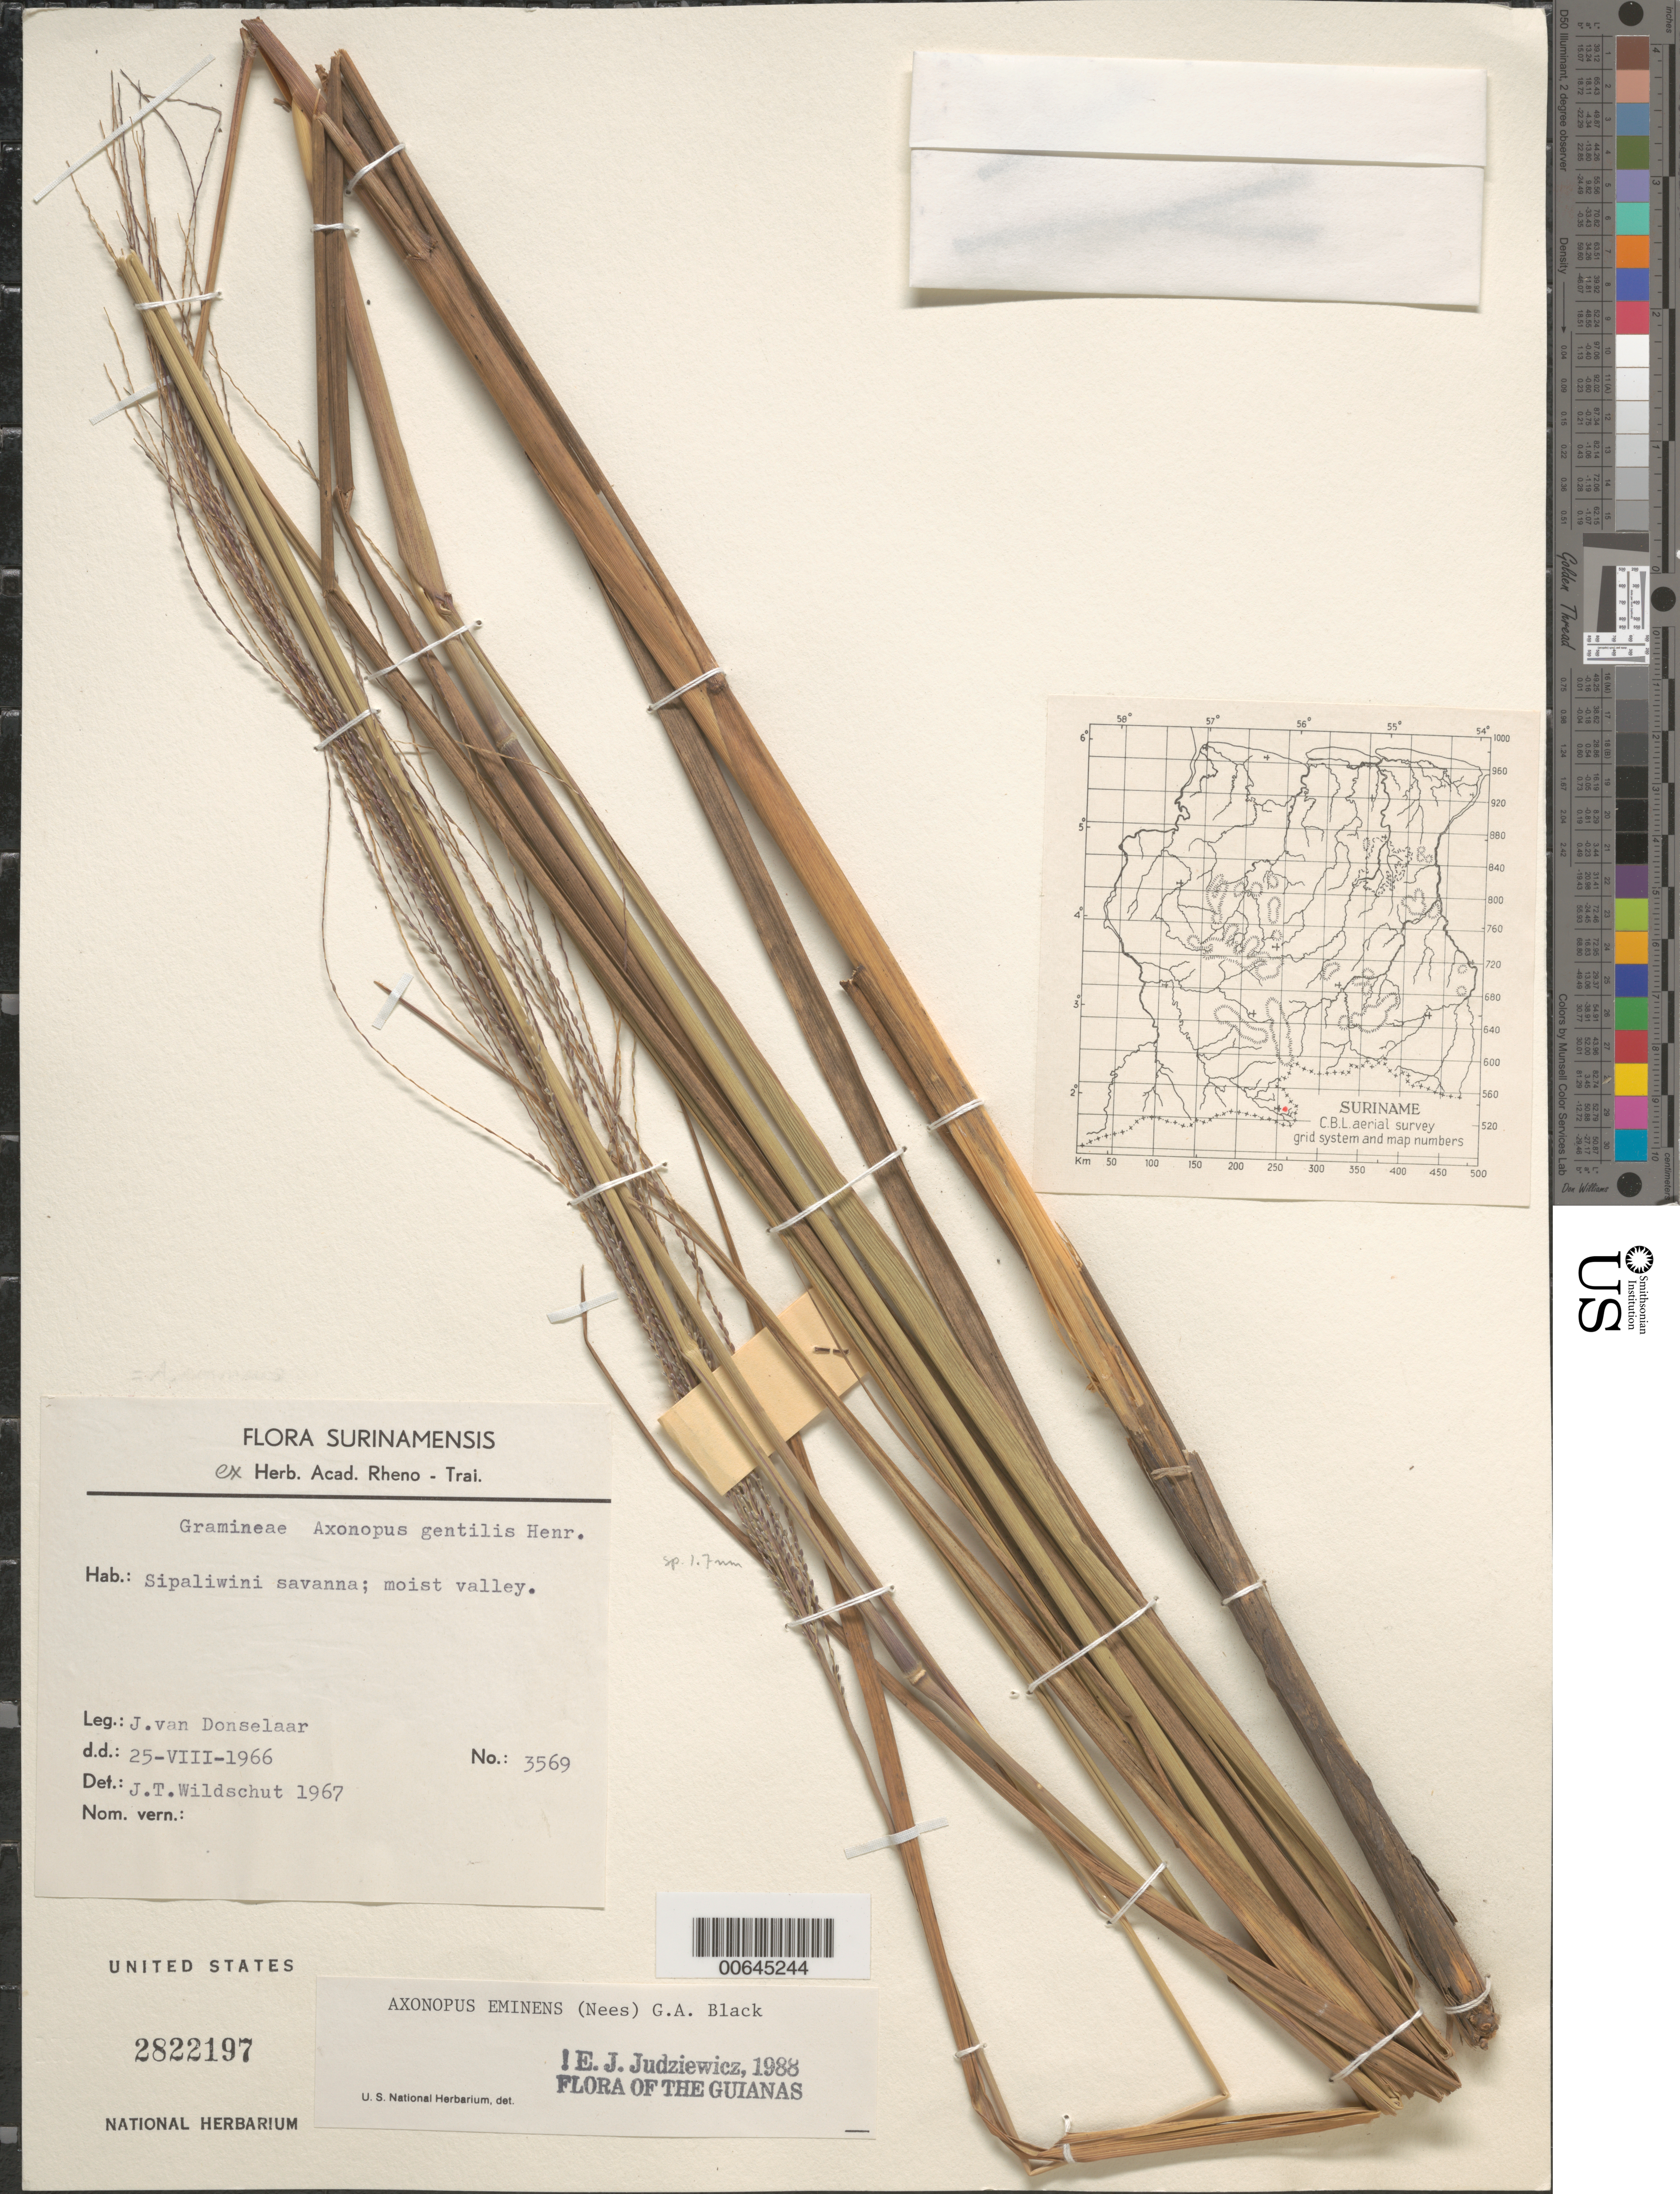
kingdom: Plantae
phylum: Tracheophyta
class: Liliopsida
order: Poales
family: Poaceae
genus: Axonopus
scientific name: Axonopus equitans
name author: Hitchc. & Chase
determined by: Judziewicz, E. J.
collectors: J. Donselaar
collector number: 3569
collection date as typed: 25-Aug-67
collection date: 1967-08-25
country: Suriname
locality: Sipaliwini Savanna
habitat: Moist valley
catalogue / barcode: US 2822197